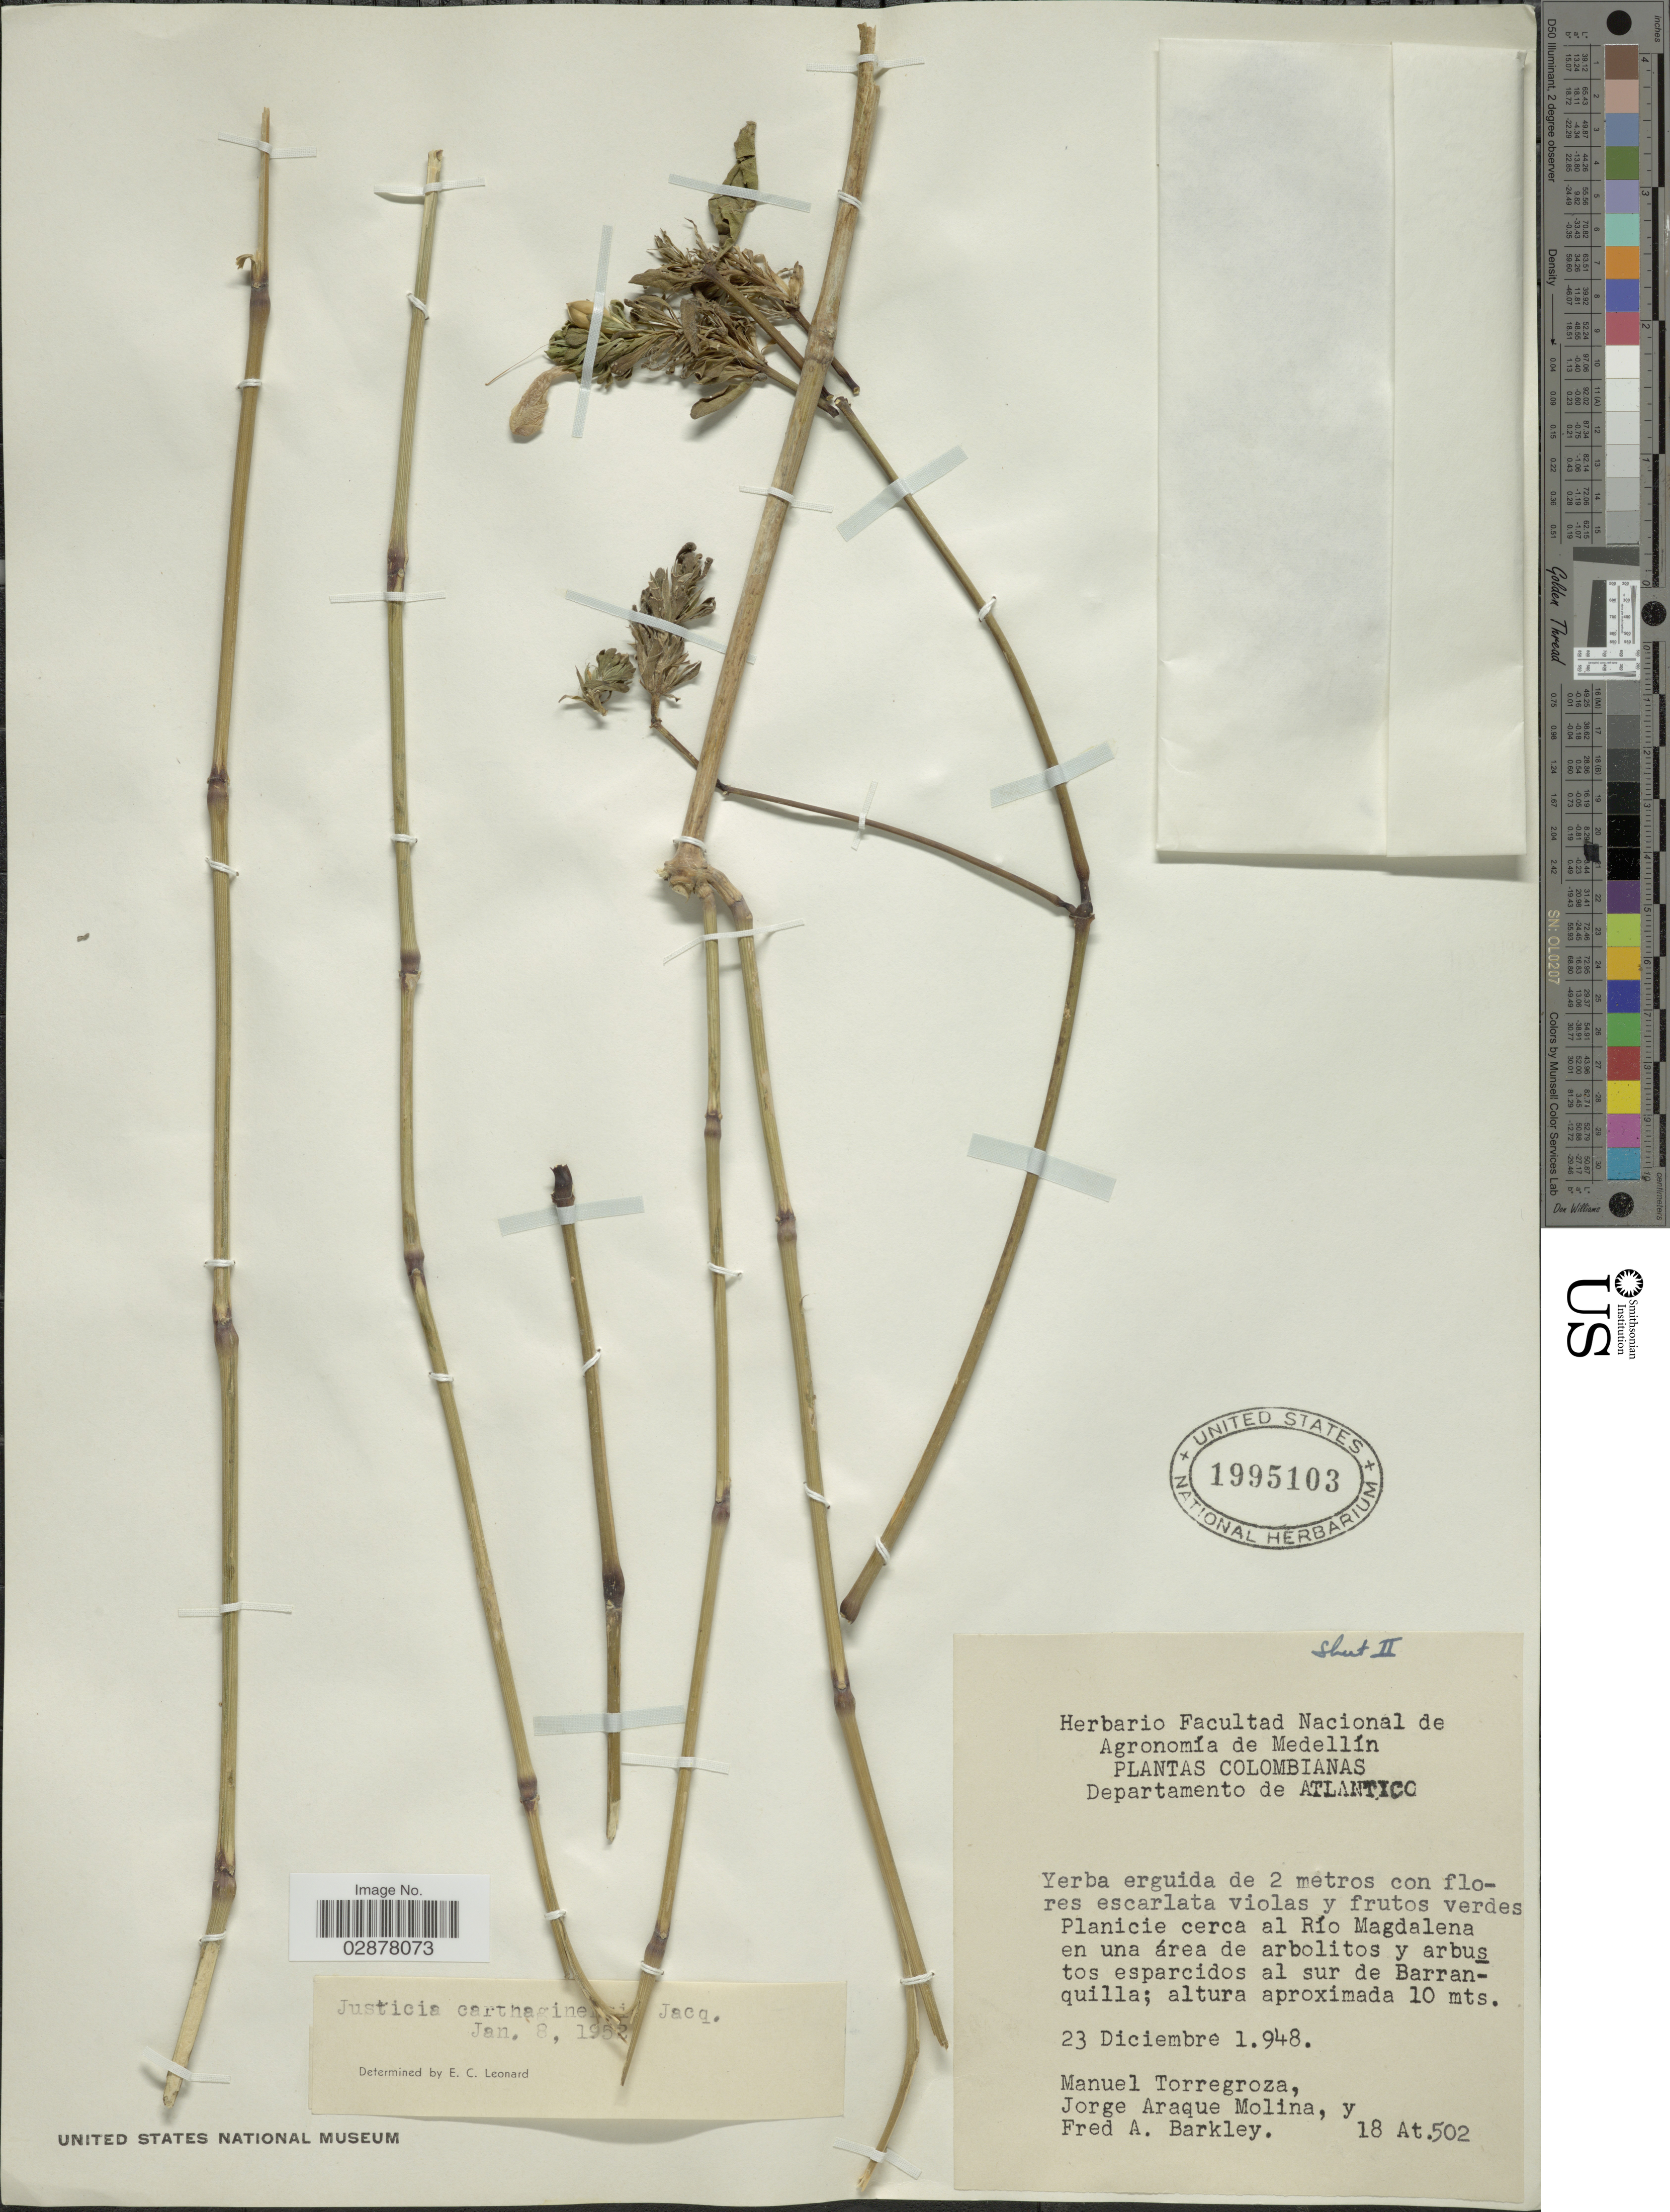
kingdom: Plantae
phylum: Tracheophyta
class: Magnoliopsida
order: Lamiales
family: Acanthaceae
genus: Justicia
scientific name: Justicia carthaginensis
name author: Jacq.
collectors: M. Torregroza C., J. A. Molina & F. A. Barkley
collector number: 18At.502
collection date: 1948-12-23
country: Colombia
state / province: Atlántico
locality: Departamento de Atlantico, Planicie cerca al Río Magdalena en una área de arbolitos y arbustos esparcidos al sur de Barranquilla.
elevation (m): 10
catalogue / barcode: US 1995103